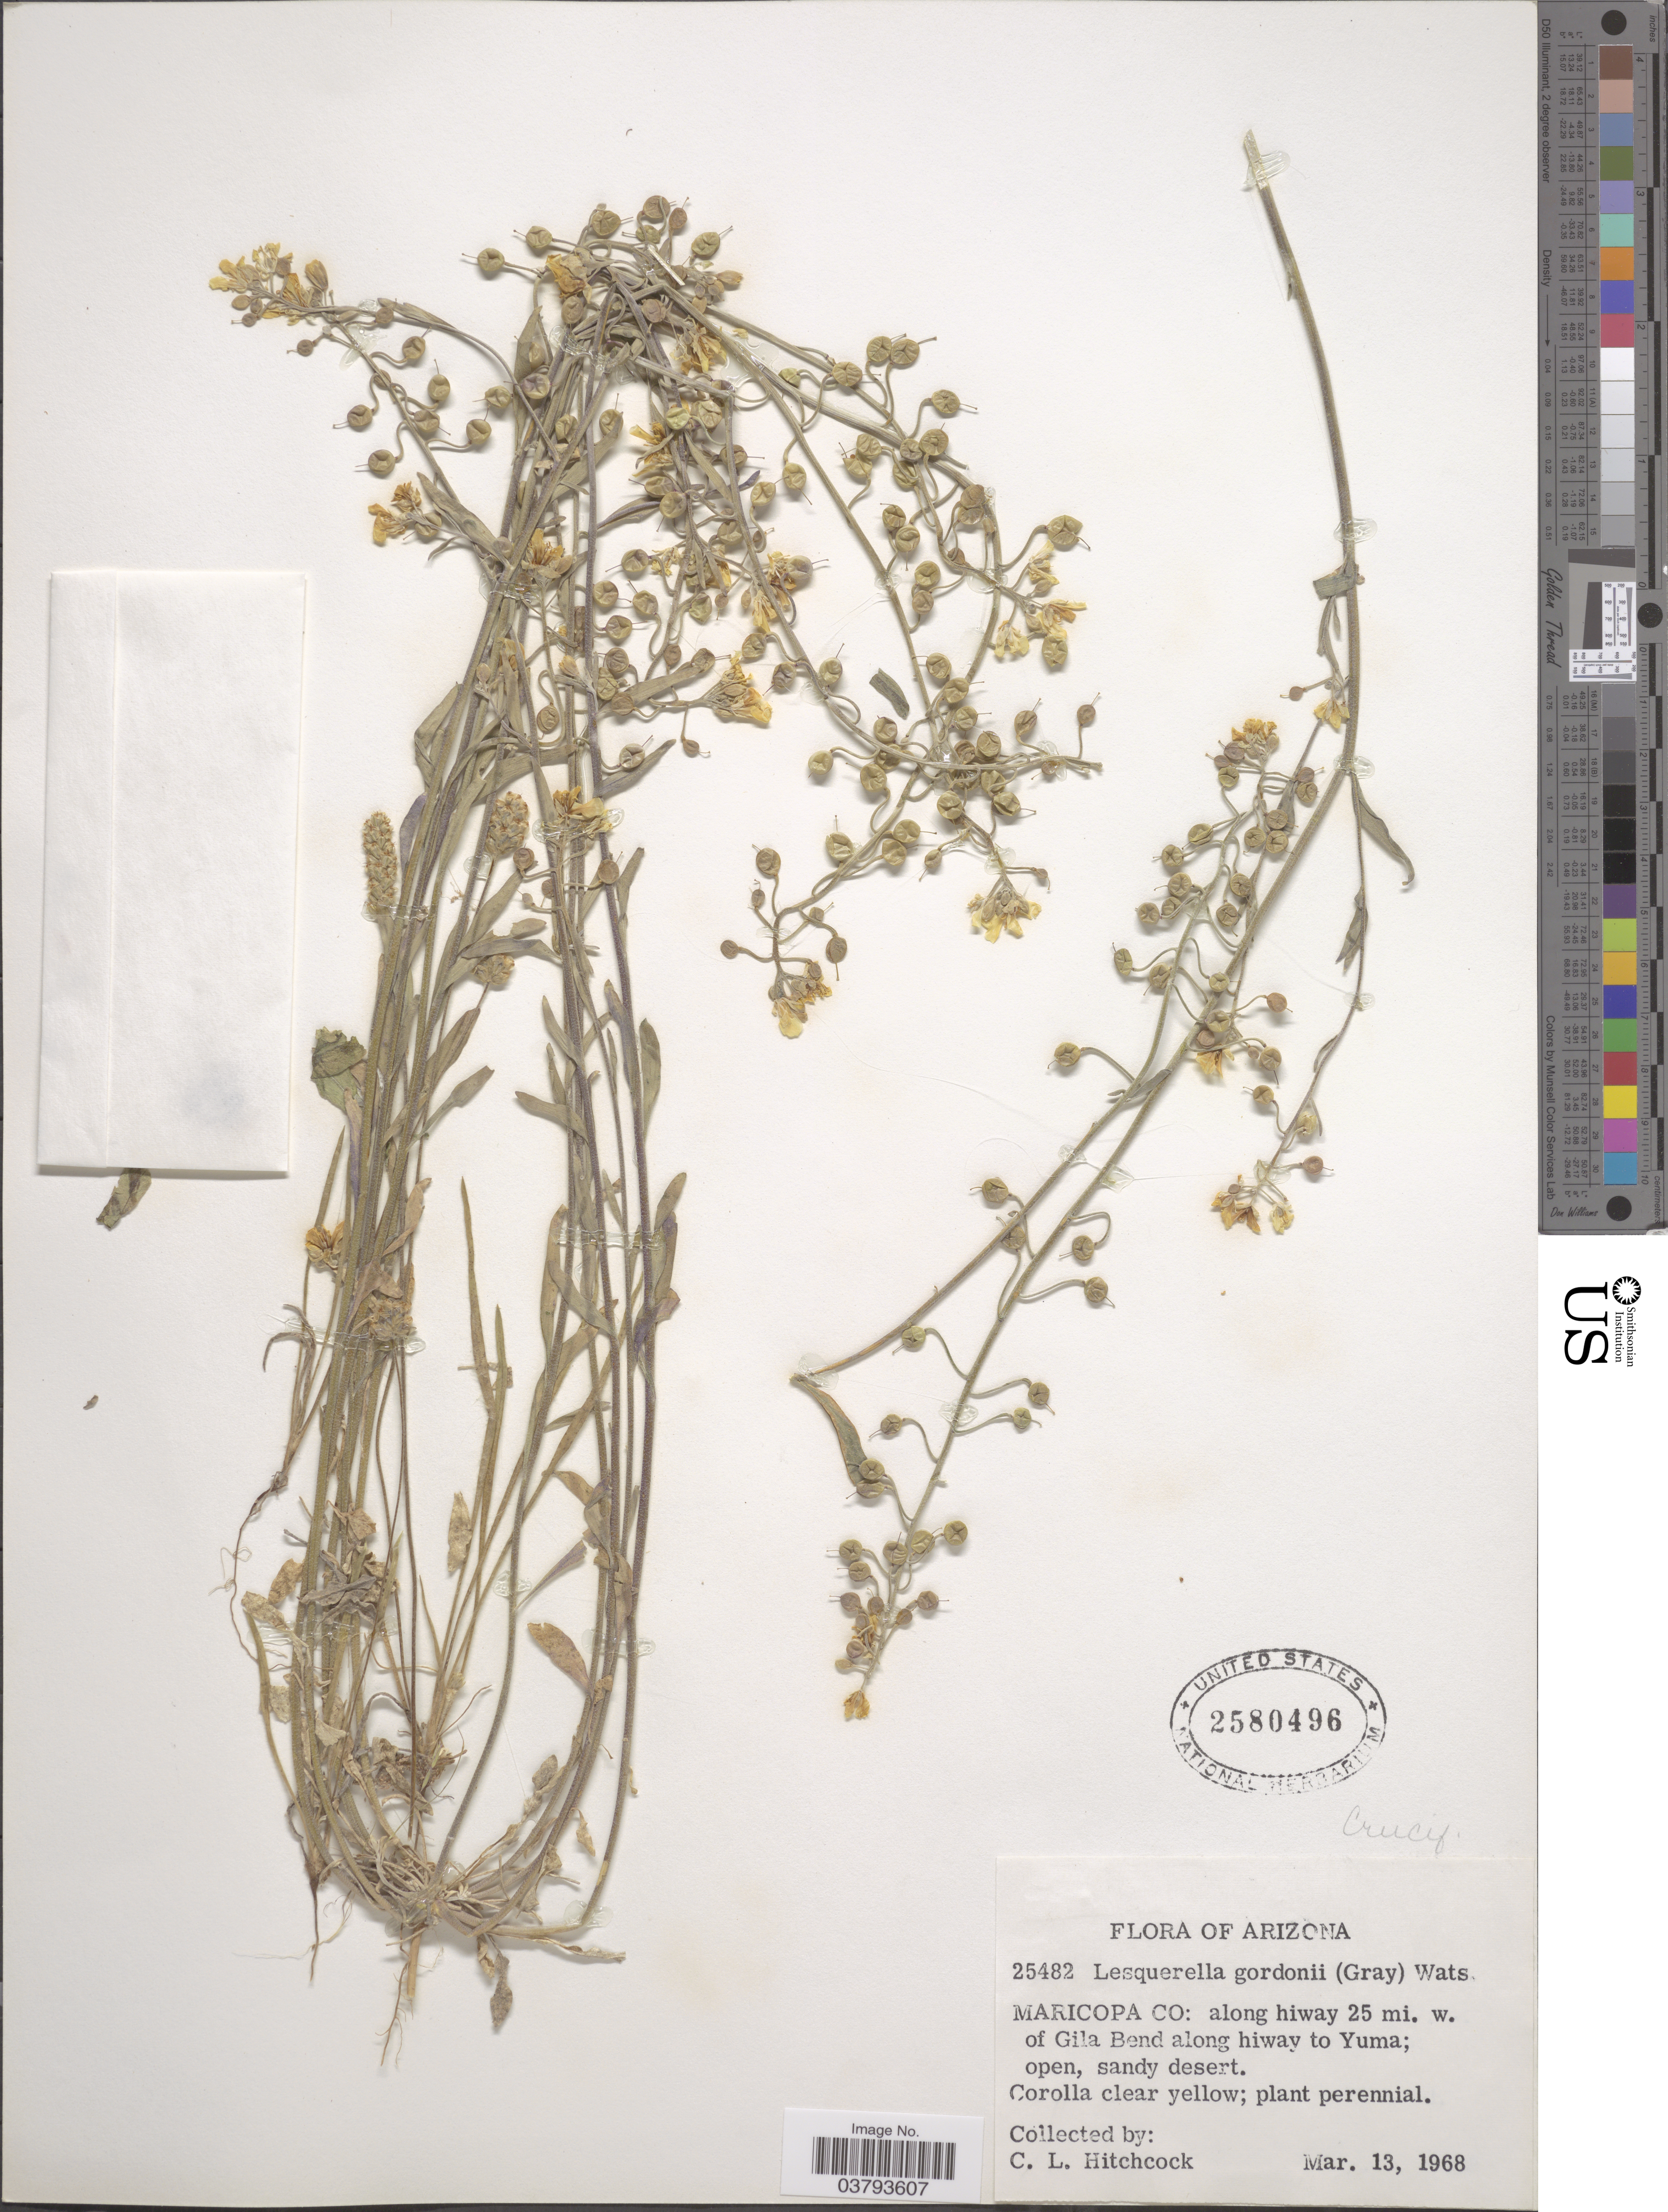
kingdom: Plantae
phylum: Tracheophyta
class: Magnoliopsida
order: Brassicales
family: Brassicaceae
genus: Lesquerella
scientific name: Lesquerella gordonii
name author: (A. Gray) S. Watson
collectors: C. L. Hitchcock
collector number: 25482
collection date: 1968-03-13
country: United States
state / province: Arizona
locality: Maricopa Co.: along highway 25 mi. w. of Gila Bend along hiway to Yuma.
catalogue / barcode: US 2580496